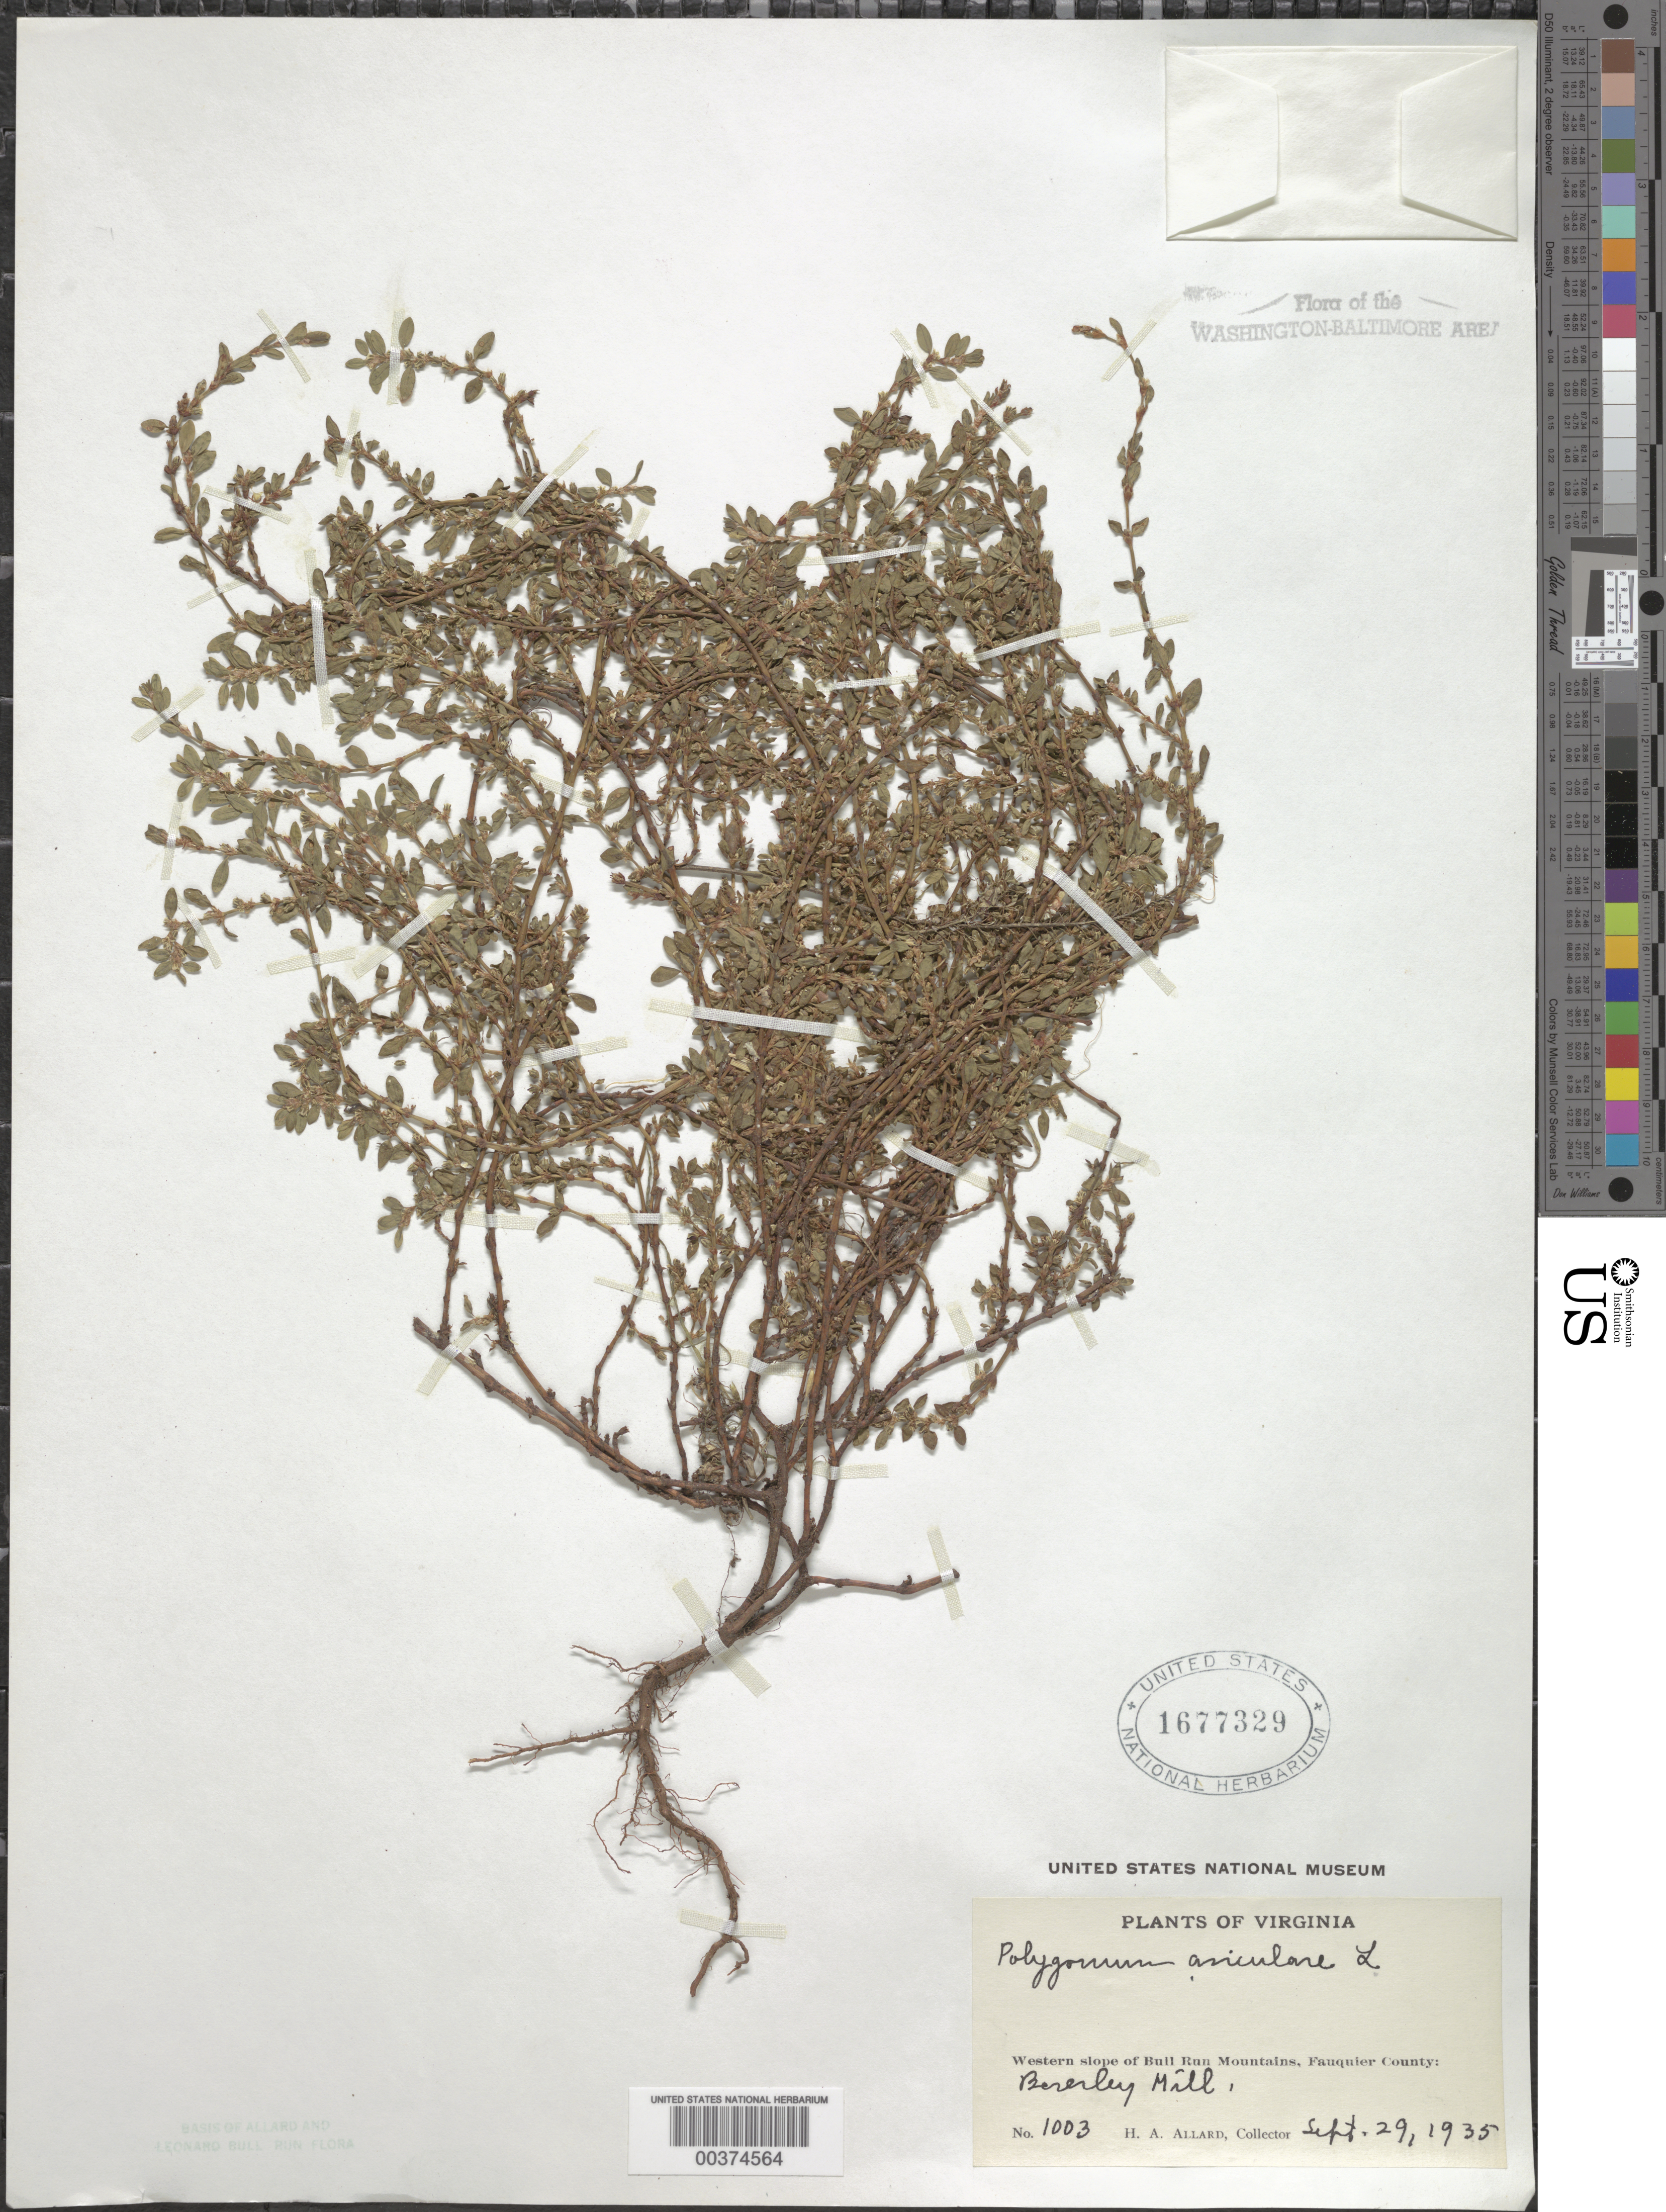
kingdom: Plantae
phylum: Tracheophyta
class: Magnoliopsida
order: Caryophyllales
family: Polygonaceae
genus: Polygonum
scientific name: Polygonum aviculare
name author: L.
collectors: H. A. Allard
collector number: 1003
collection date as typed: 29 Sep 1935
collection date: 1935-09-29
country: United States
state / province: Virginia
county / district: Fauquier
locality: Beverley Mill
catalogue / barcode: US 1677329